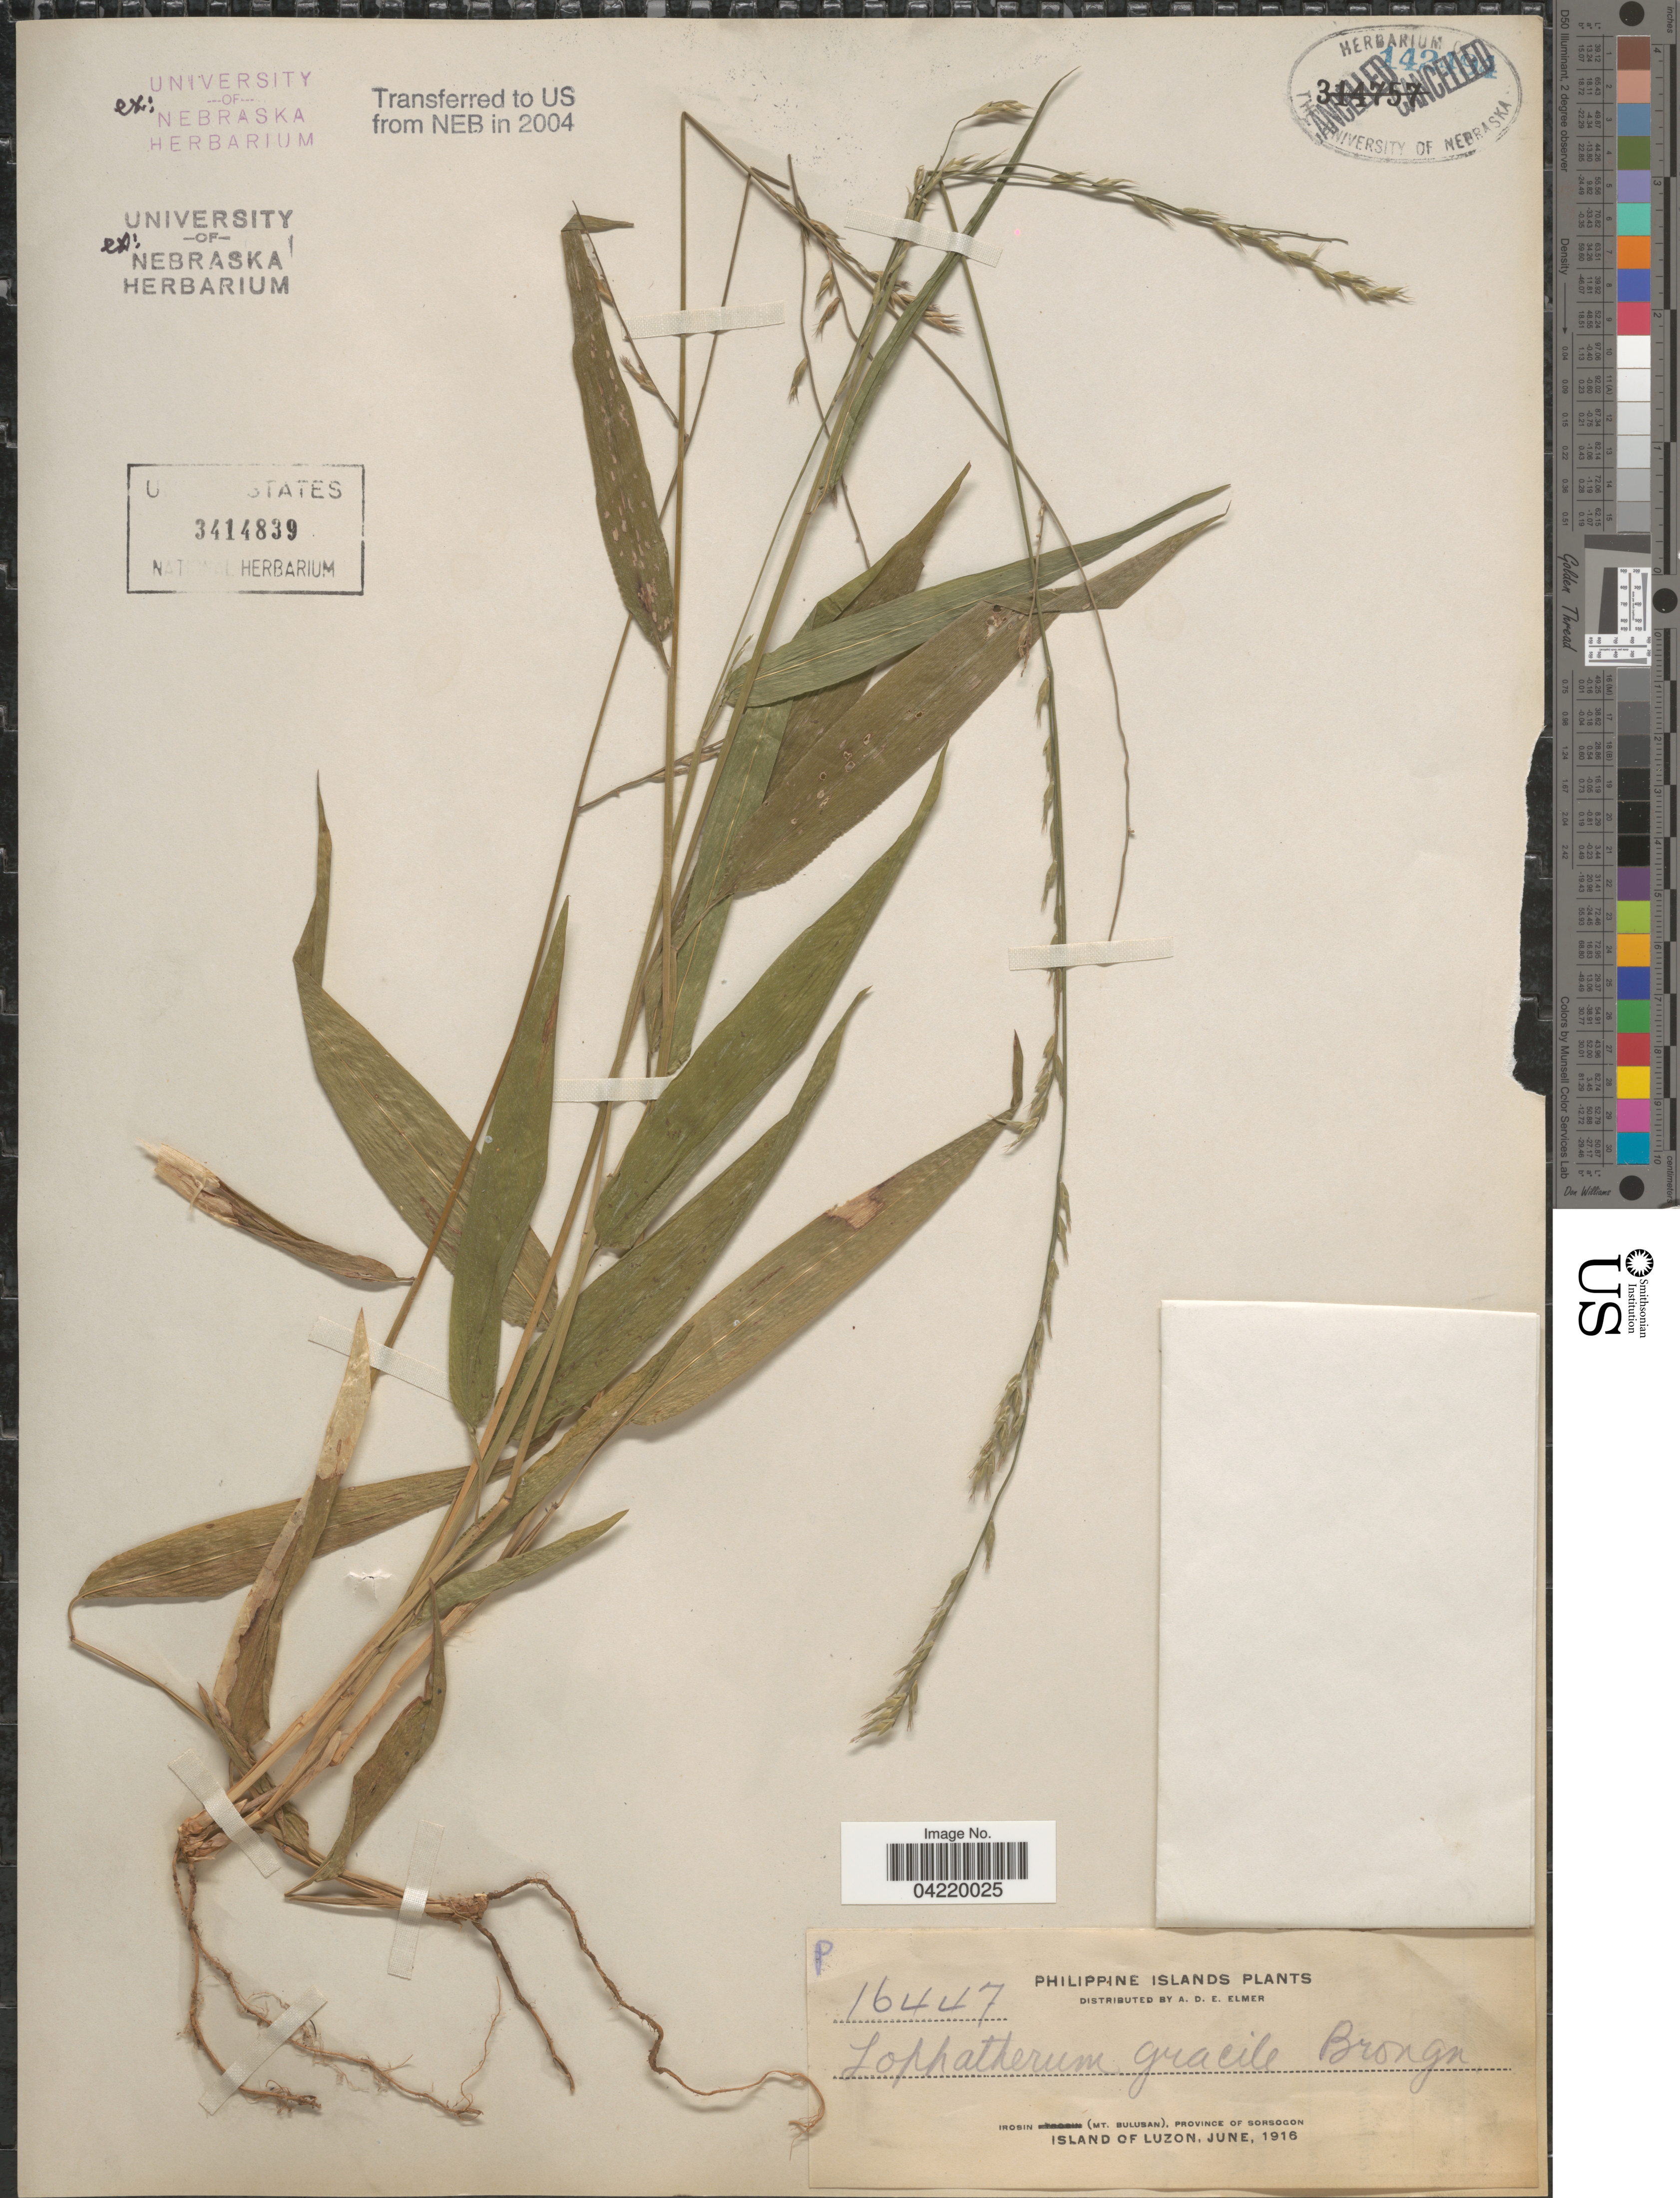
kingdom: Plantae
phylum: Tracheophyta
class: Liliopsida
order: Poales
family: Poaceae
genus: Lophatherum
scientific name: Lophatherum gracile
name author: Brongn.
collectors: A. D. E. Elmer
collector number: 16447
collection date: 1916-06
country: Philippines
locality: Philippine Islands. Irosin (Mt. Bulusan), Province of Sorsogon. Island of Luzon.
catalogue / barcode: US 3414839